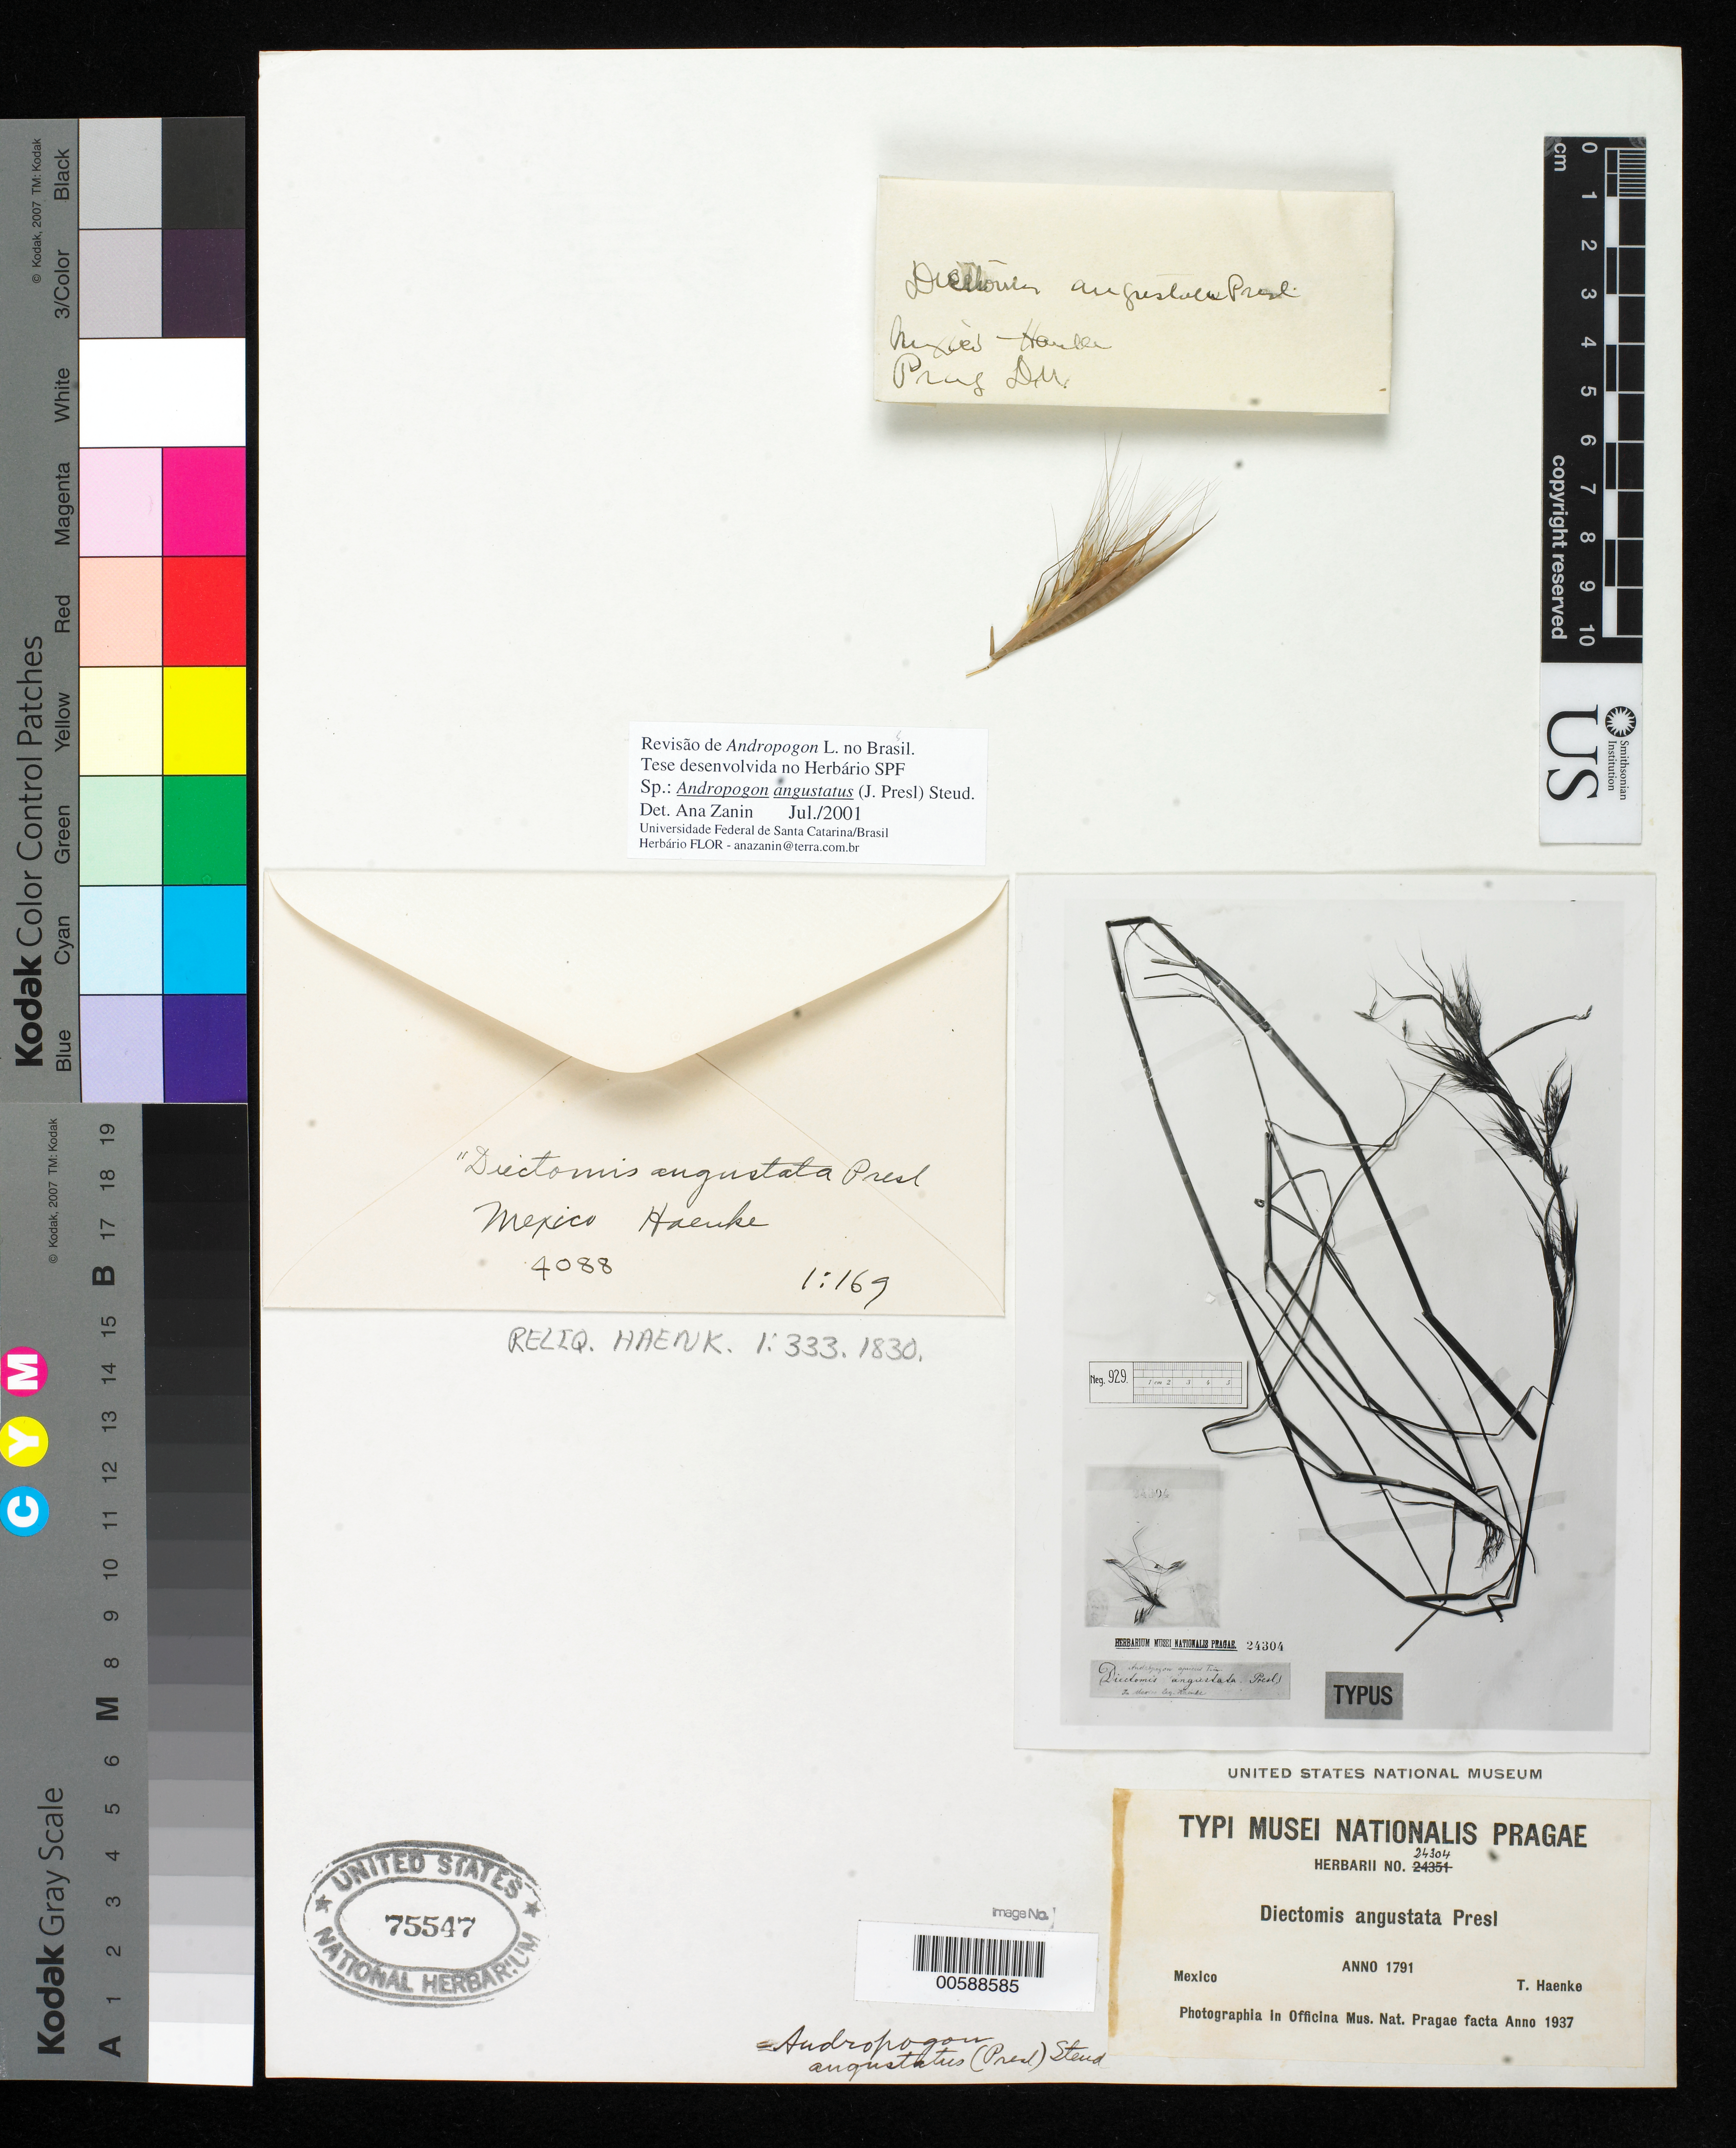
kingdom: Plantae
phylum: Tracheophyta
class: Liliopsida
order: Poales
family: Poaceae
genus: Diectomis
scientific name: Diectomis angustata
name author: J. Presl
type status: Type Fragment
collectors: T. P. X. Haenke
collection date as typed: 1791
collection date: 1791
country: Mexico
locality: E of Monserrat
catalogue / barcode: US 75547